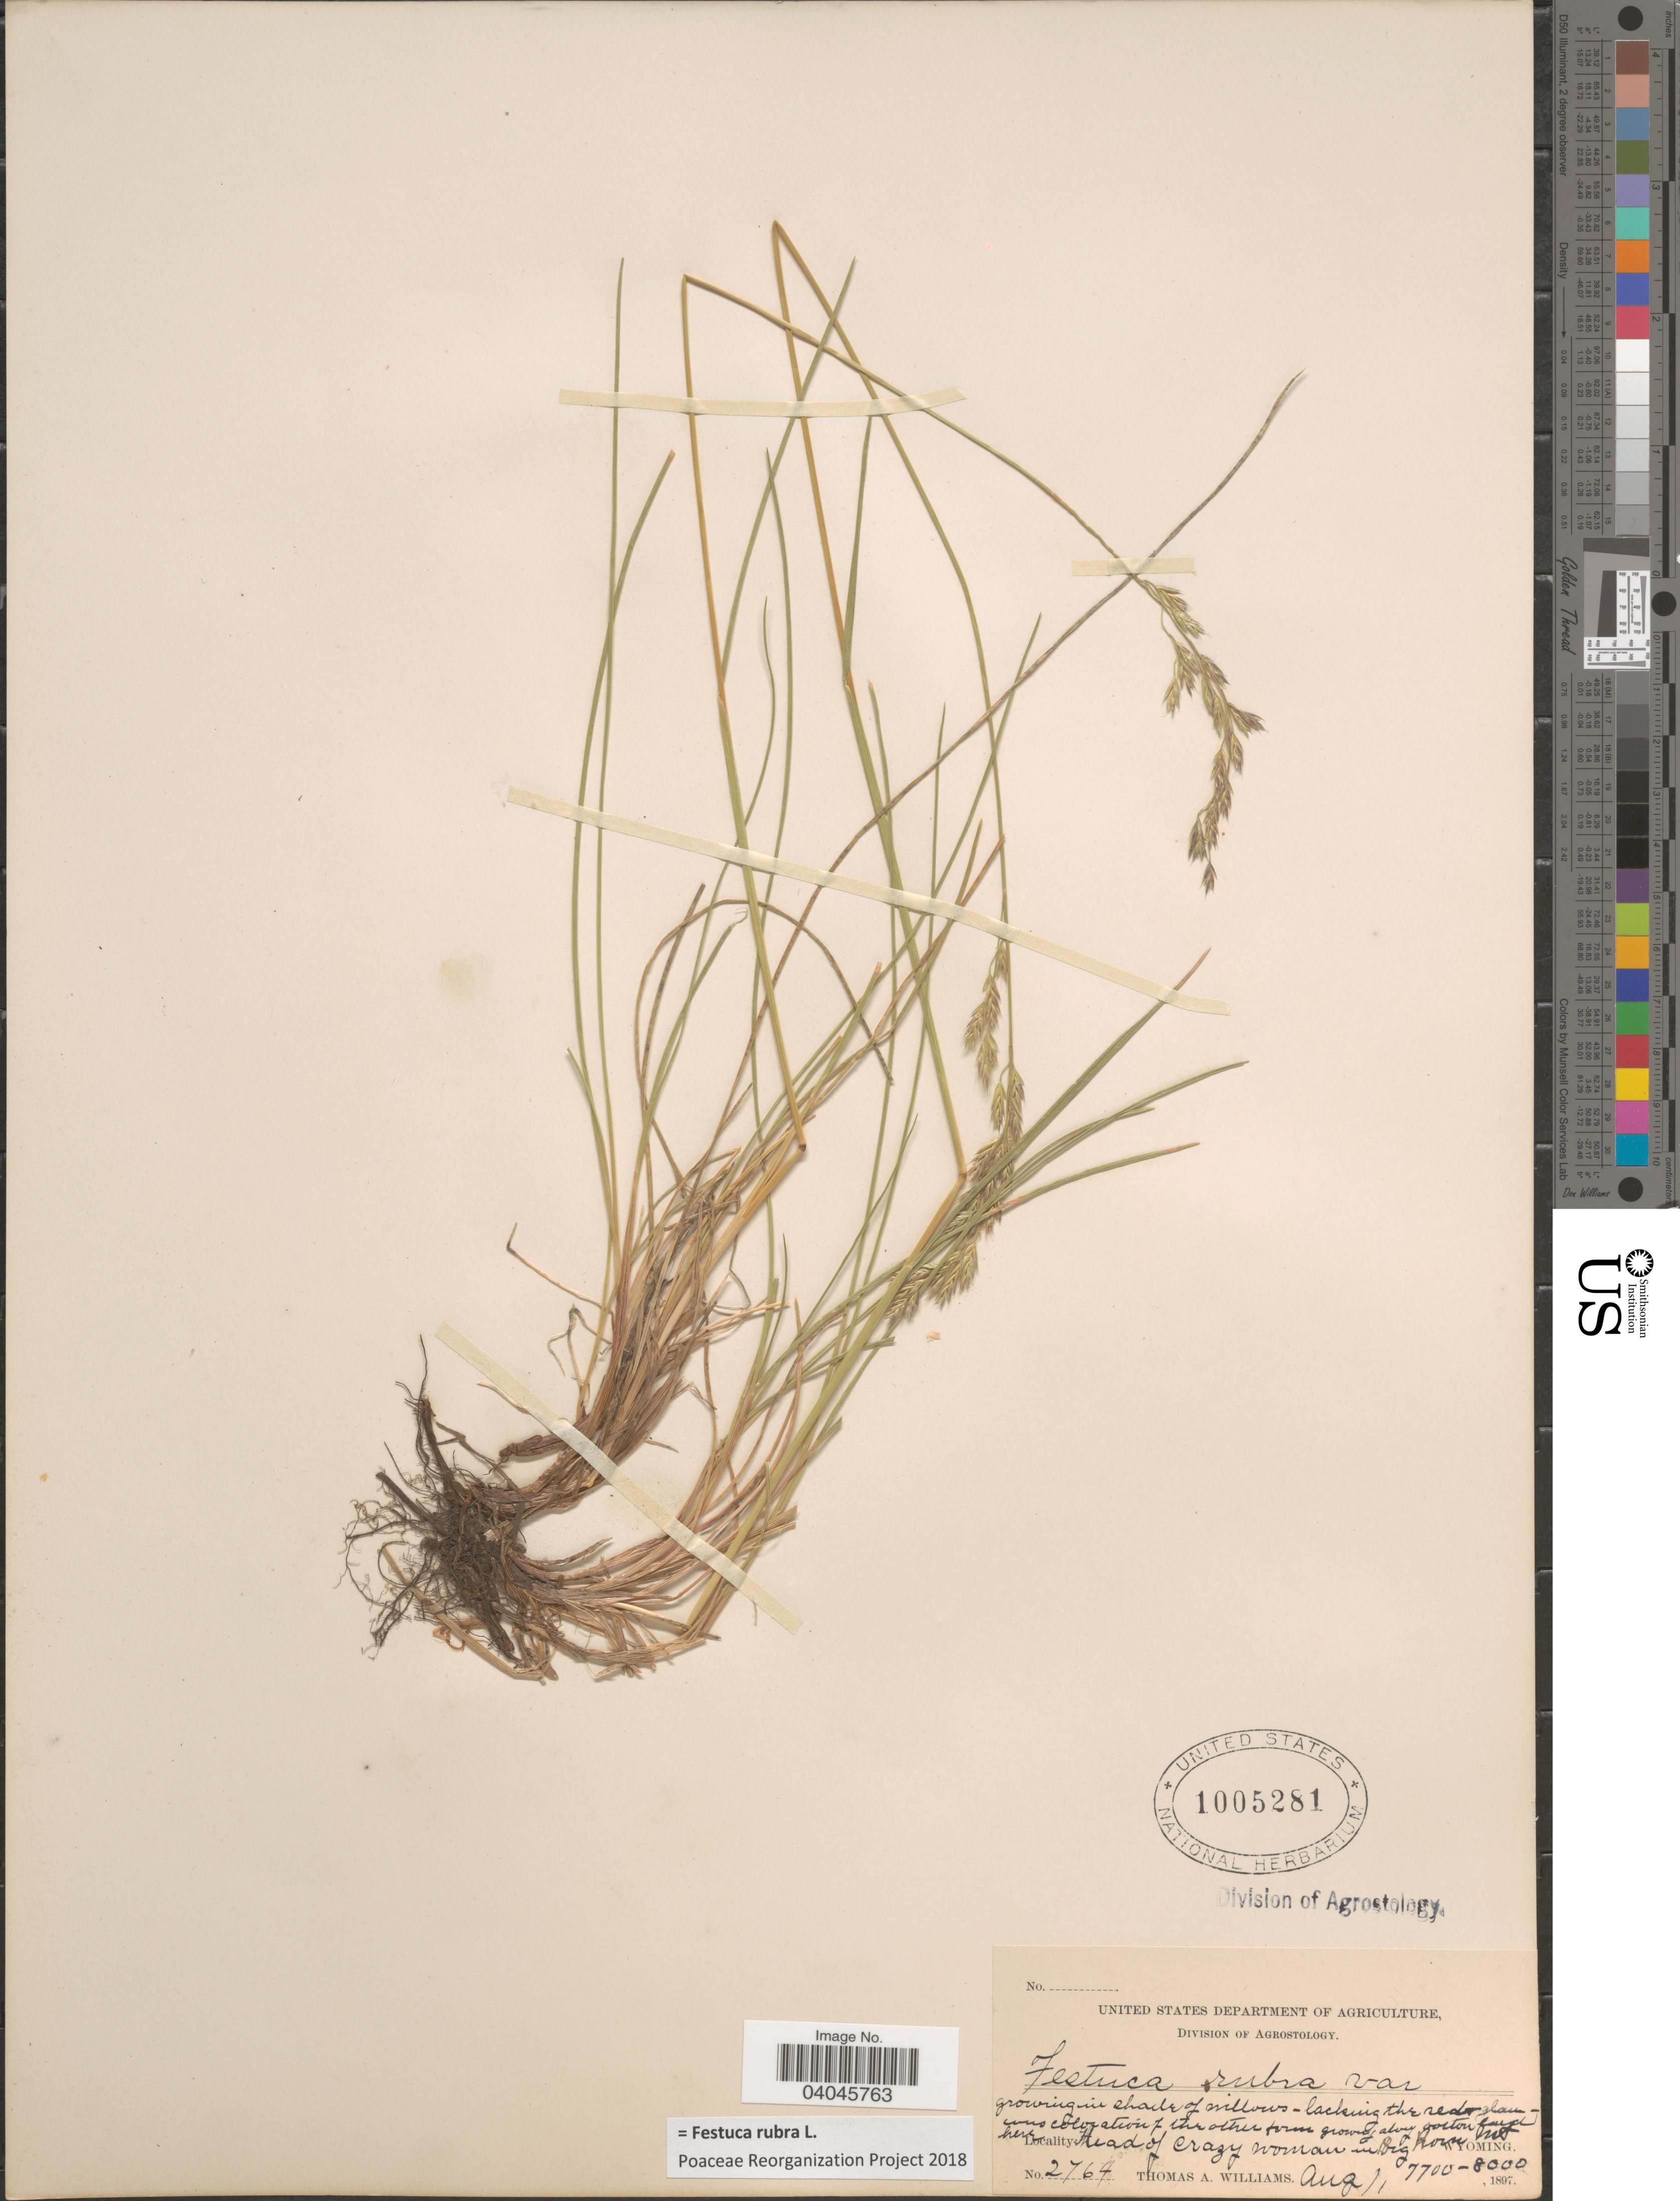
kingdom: Plantae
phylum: Tracheophyta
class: Liliopsida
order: Poales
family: Poaceae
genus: Festuca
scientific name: Festuca rubra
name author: L.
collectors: T. A. Williams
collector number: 2764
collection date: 1897-08-01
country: United States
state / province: Wyoming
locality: Head of Crazy Woman in Big Horn Mts.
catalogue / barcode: US 1005281